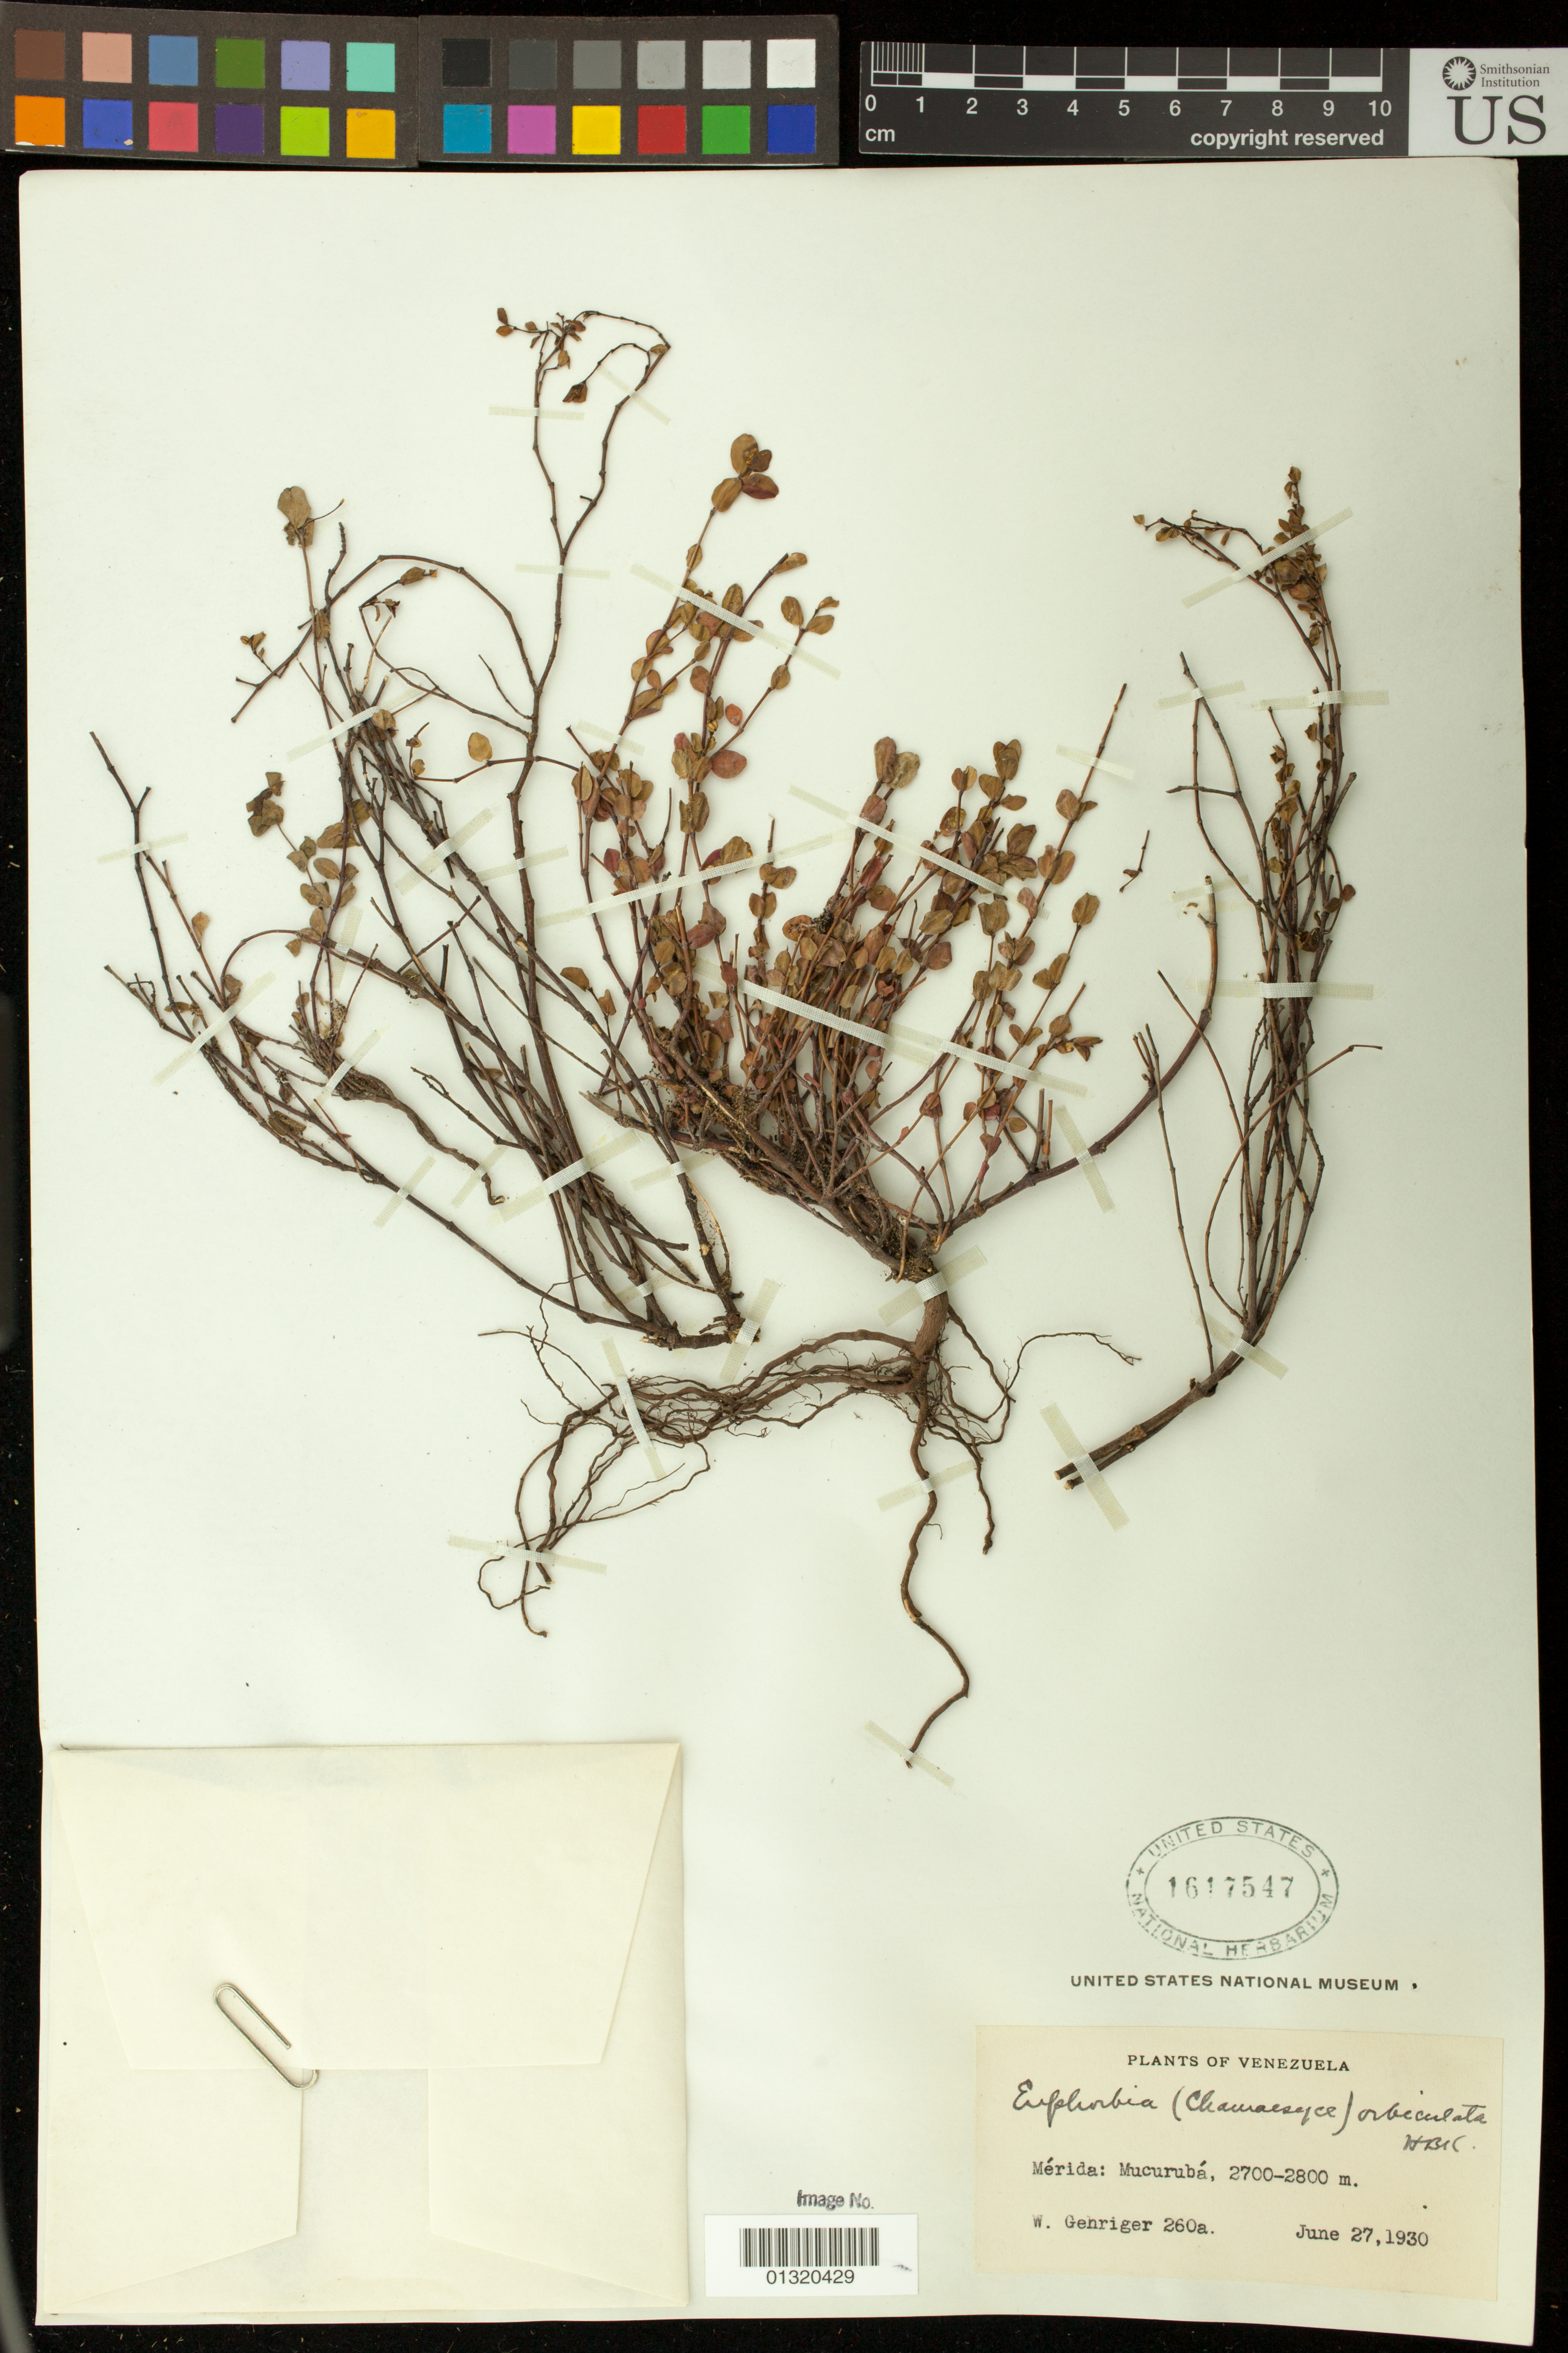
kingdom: Plantae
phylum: Tracheophyta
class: Magnoliopsida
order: Malpighiales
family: Euphorbiaceae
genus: Euphorbia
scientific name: Euphorbia orbiculata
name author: Kunth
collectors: W. Gehriger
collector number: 260a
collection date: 1930-06-27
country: Venezuela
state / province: Mérida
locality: Mucuruba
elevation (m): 2700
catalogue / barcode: US 1617547